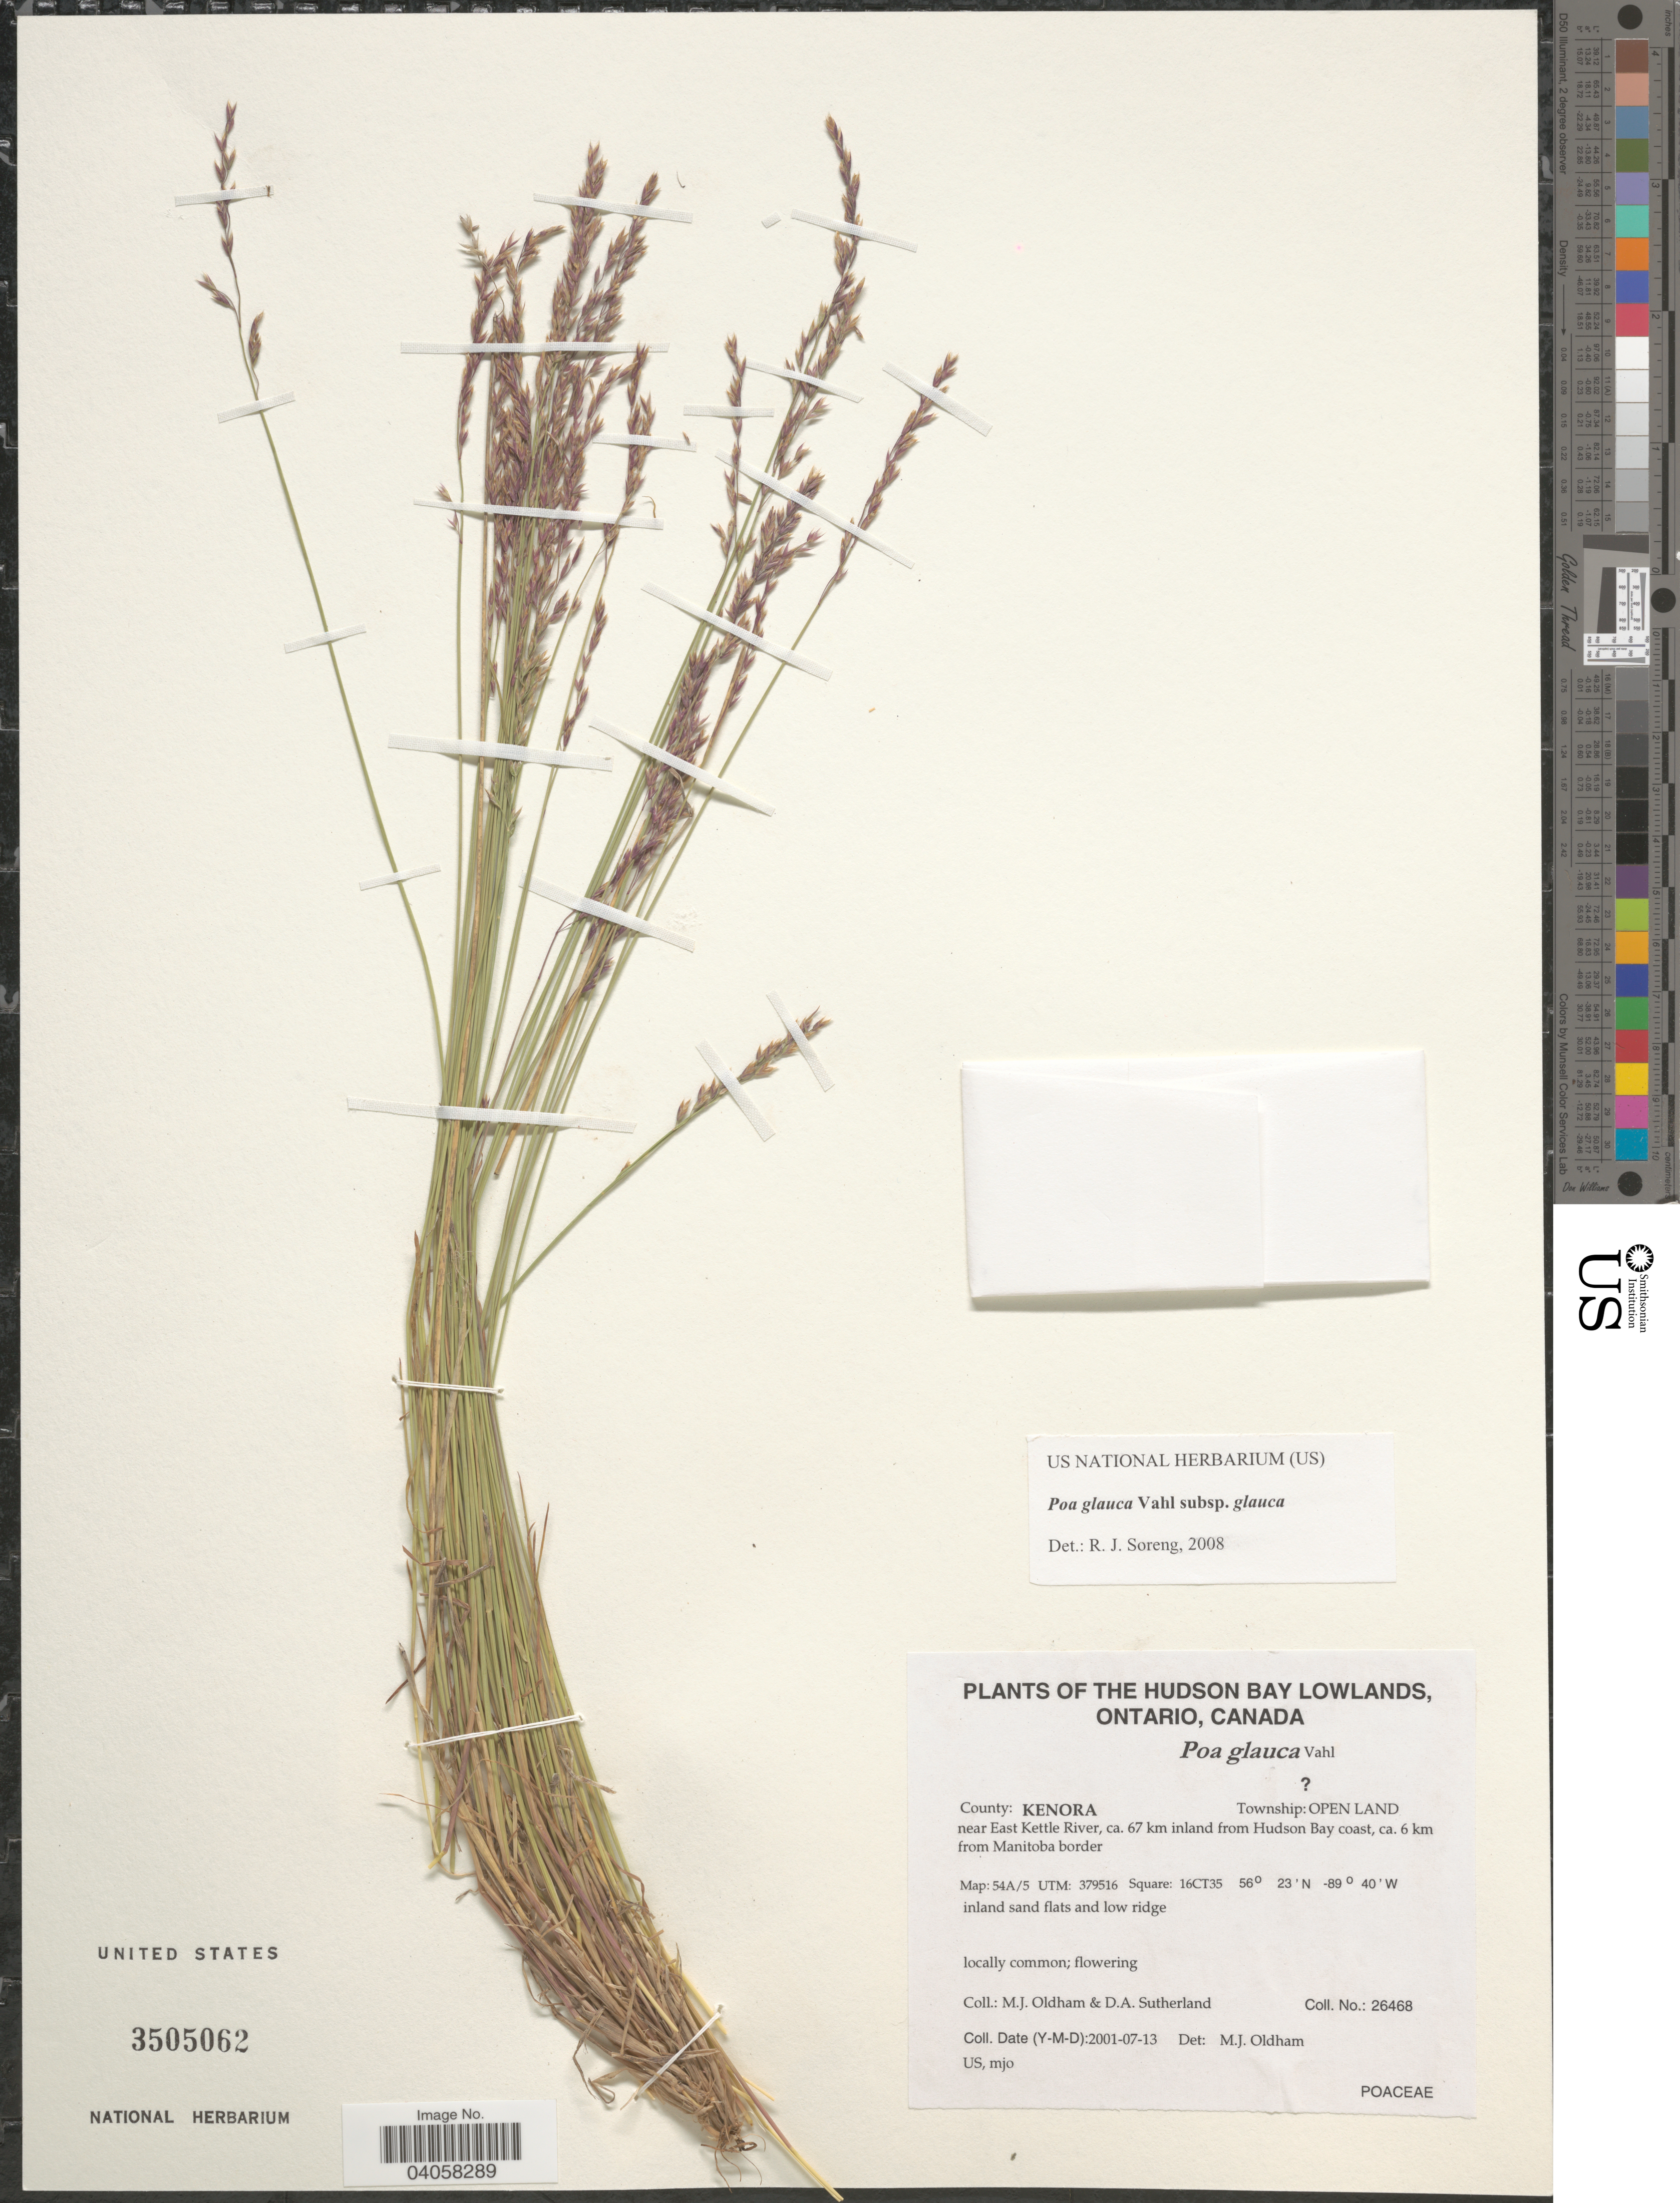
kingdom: Plantae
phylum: Tracheophyta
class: Liliopsida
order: Poales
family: Poaceae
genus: Poa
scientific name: Poa glauca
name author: Vahl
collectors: M. Oldham & D. Sutherland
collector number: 26468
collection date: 2001-07-13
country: Canada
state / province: Ontario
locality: Hudson Bay Lowlands. County: Kenora. Township: Open Land. Near East Kettle River, ca. 67 km inland from Hudson Bay coast, ca. 6 km from Manitoba border. Map: 54A/5. UTM: 379516. Squaare: 16CT35.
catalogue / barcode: US 3505062